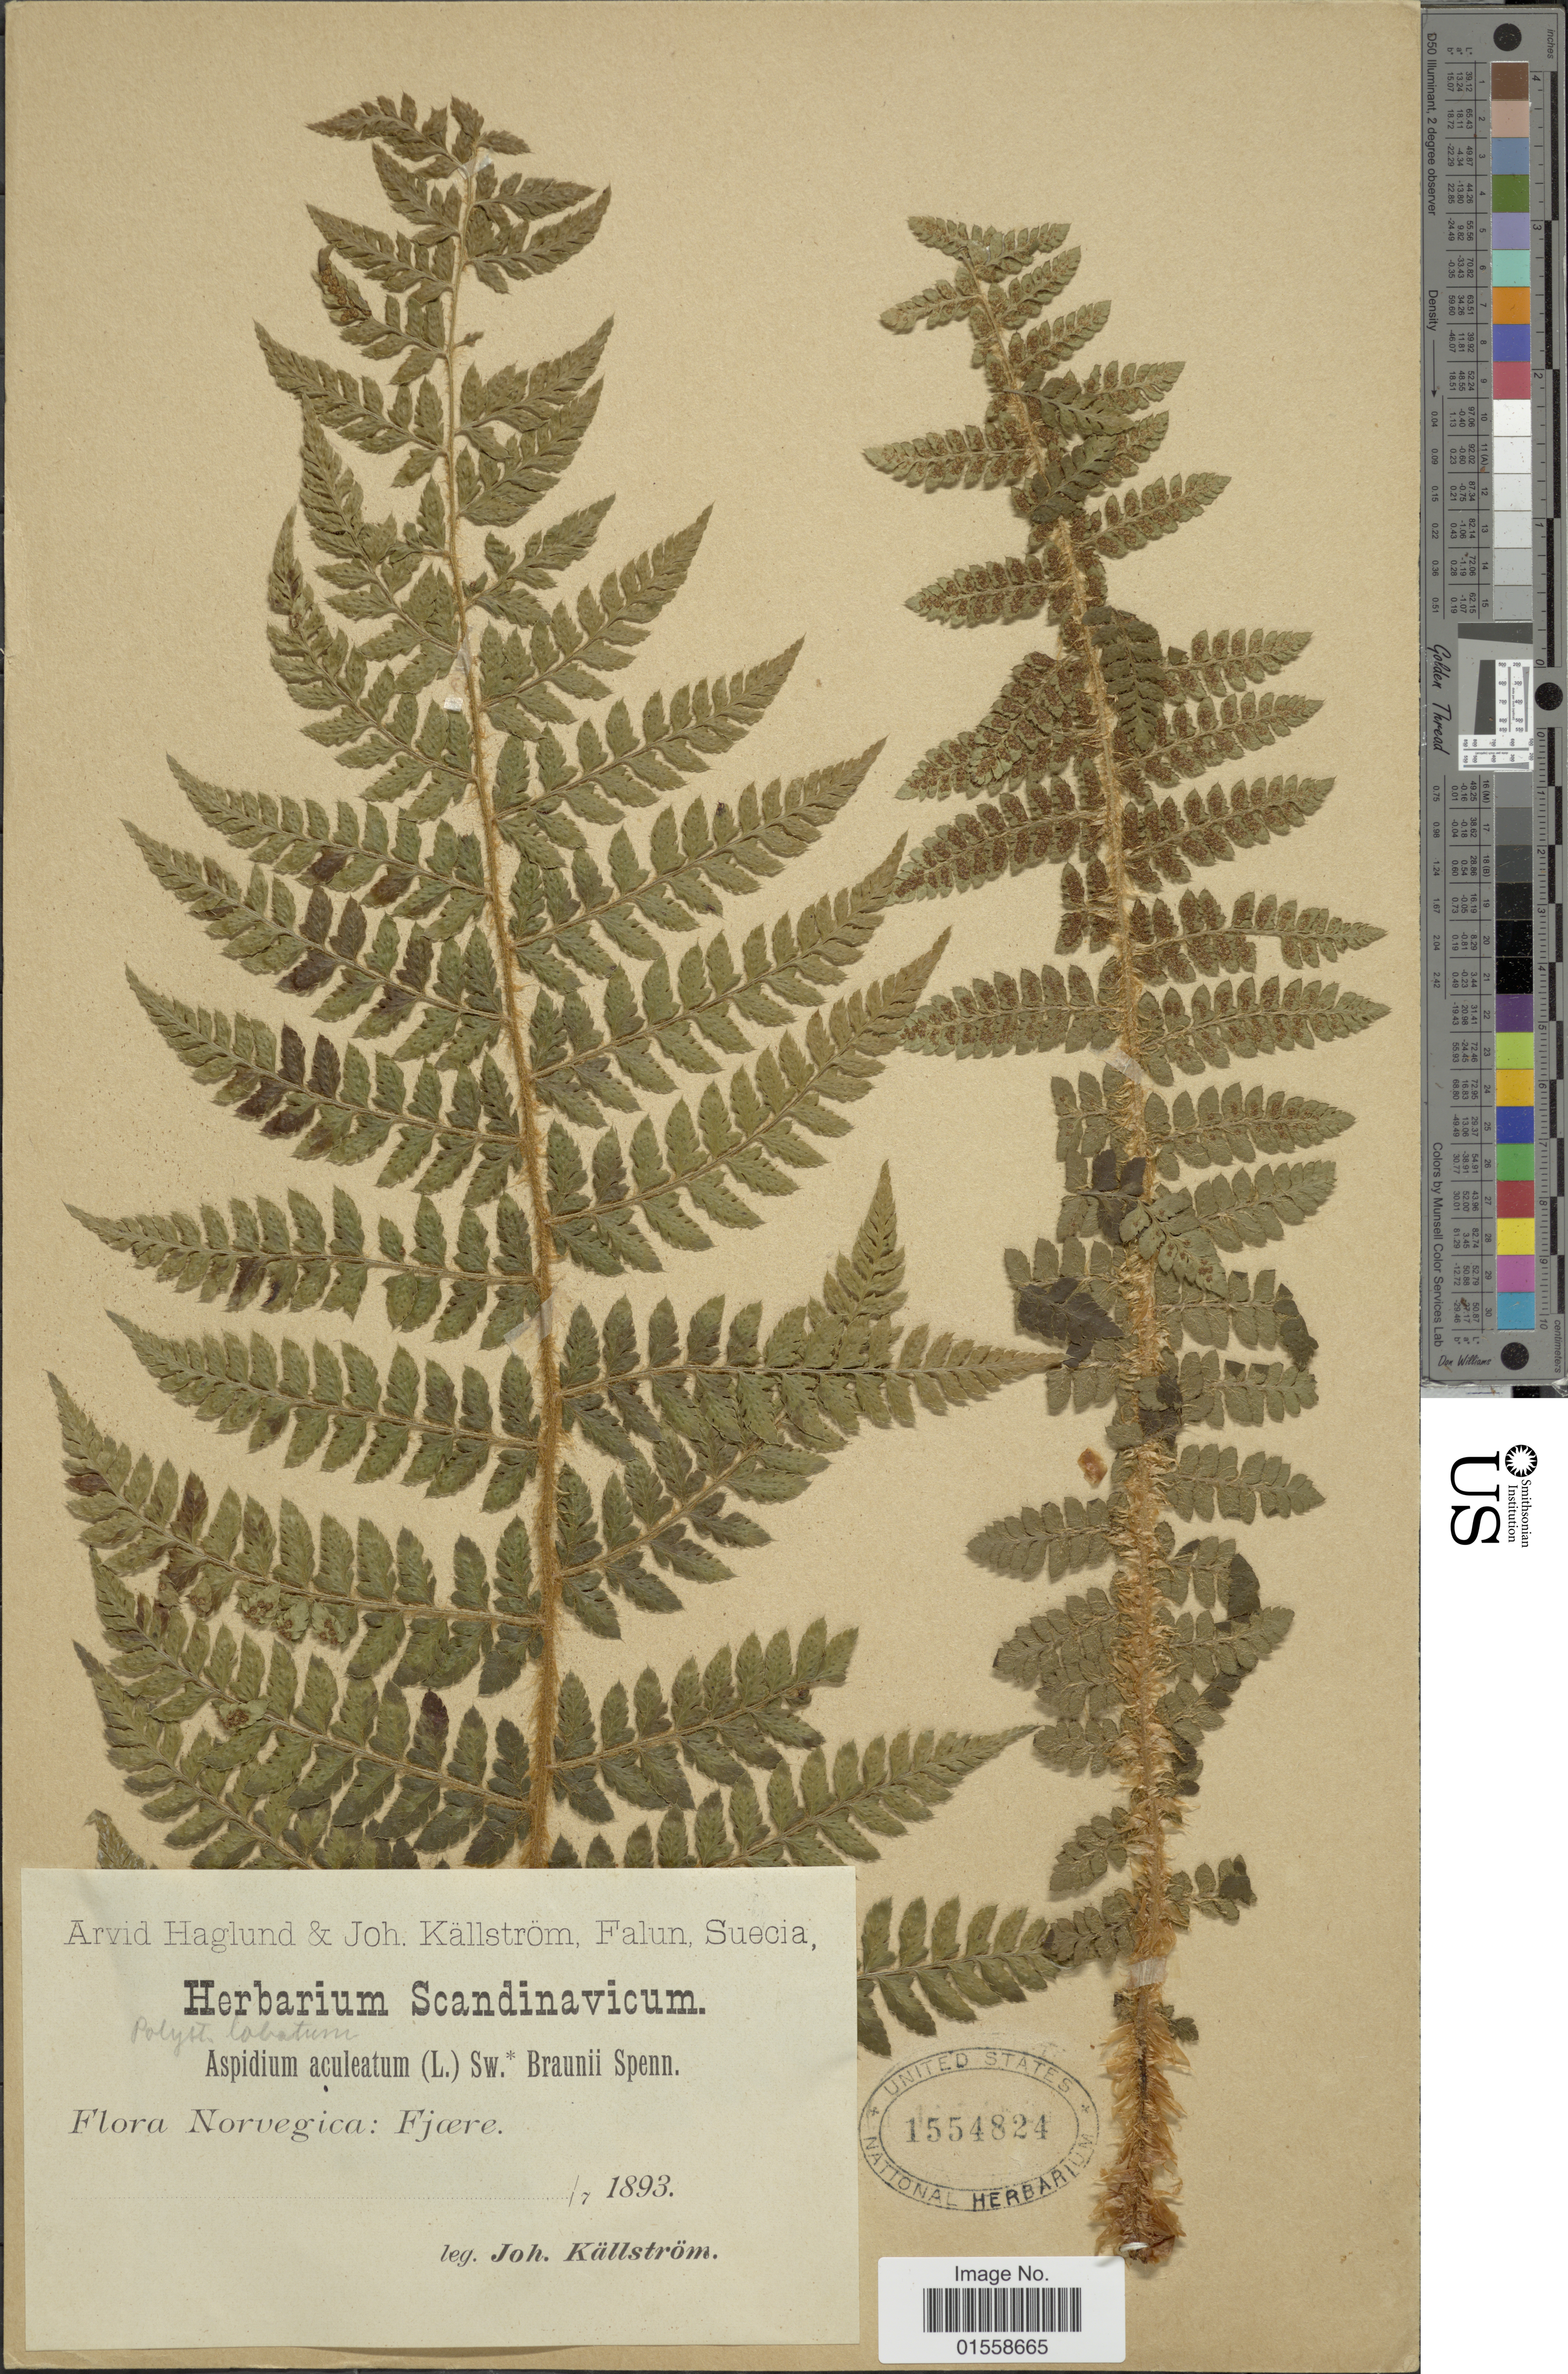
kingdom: Plantae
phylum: Tracheophyta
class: Polypodiopsida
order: Polypodiales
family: Dryopteridaceae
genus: Polystichum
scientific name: Polystichum braunii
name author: (Spenn.) Fée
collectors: J. Källström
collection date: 1893-07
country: Norway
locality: Norvegica: Fjaere.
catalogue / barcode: US 155424